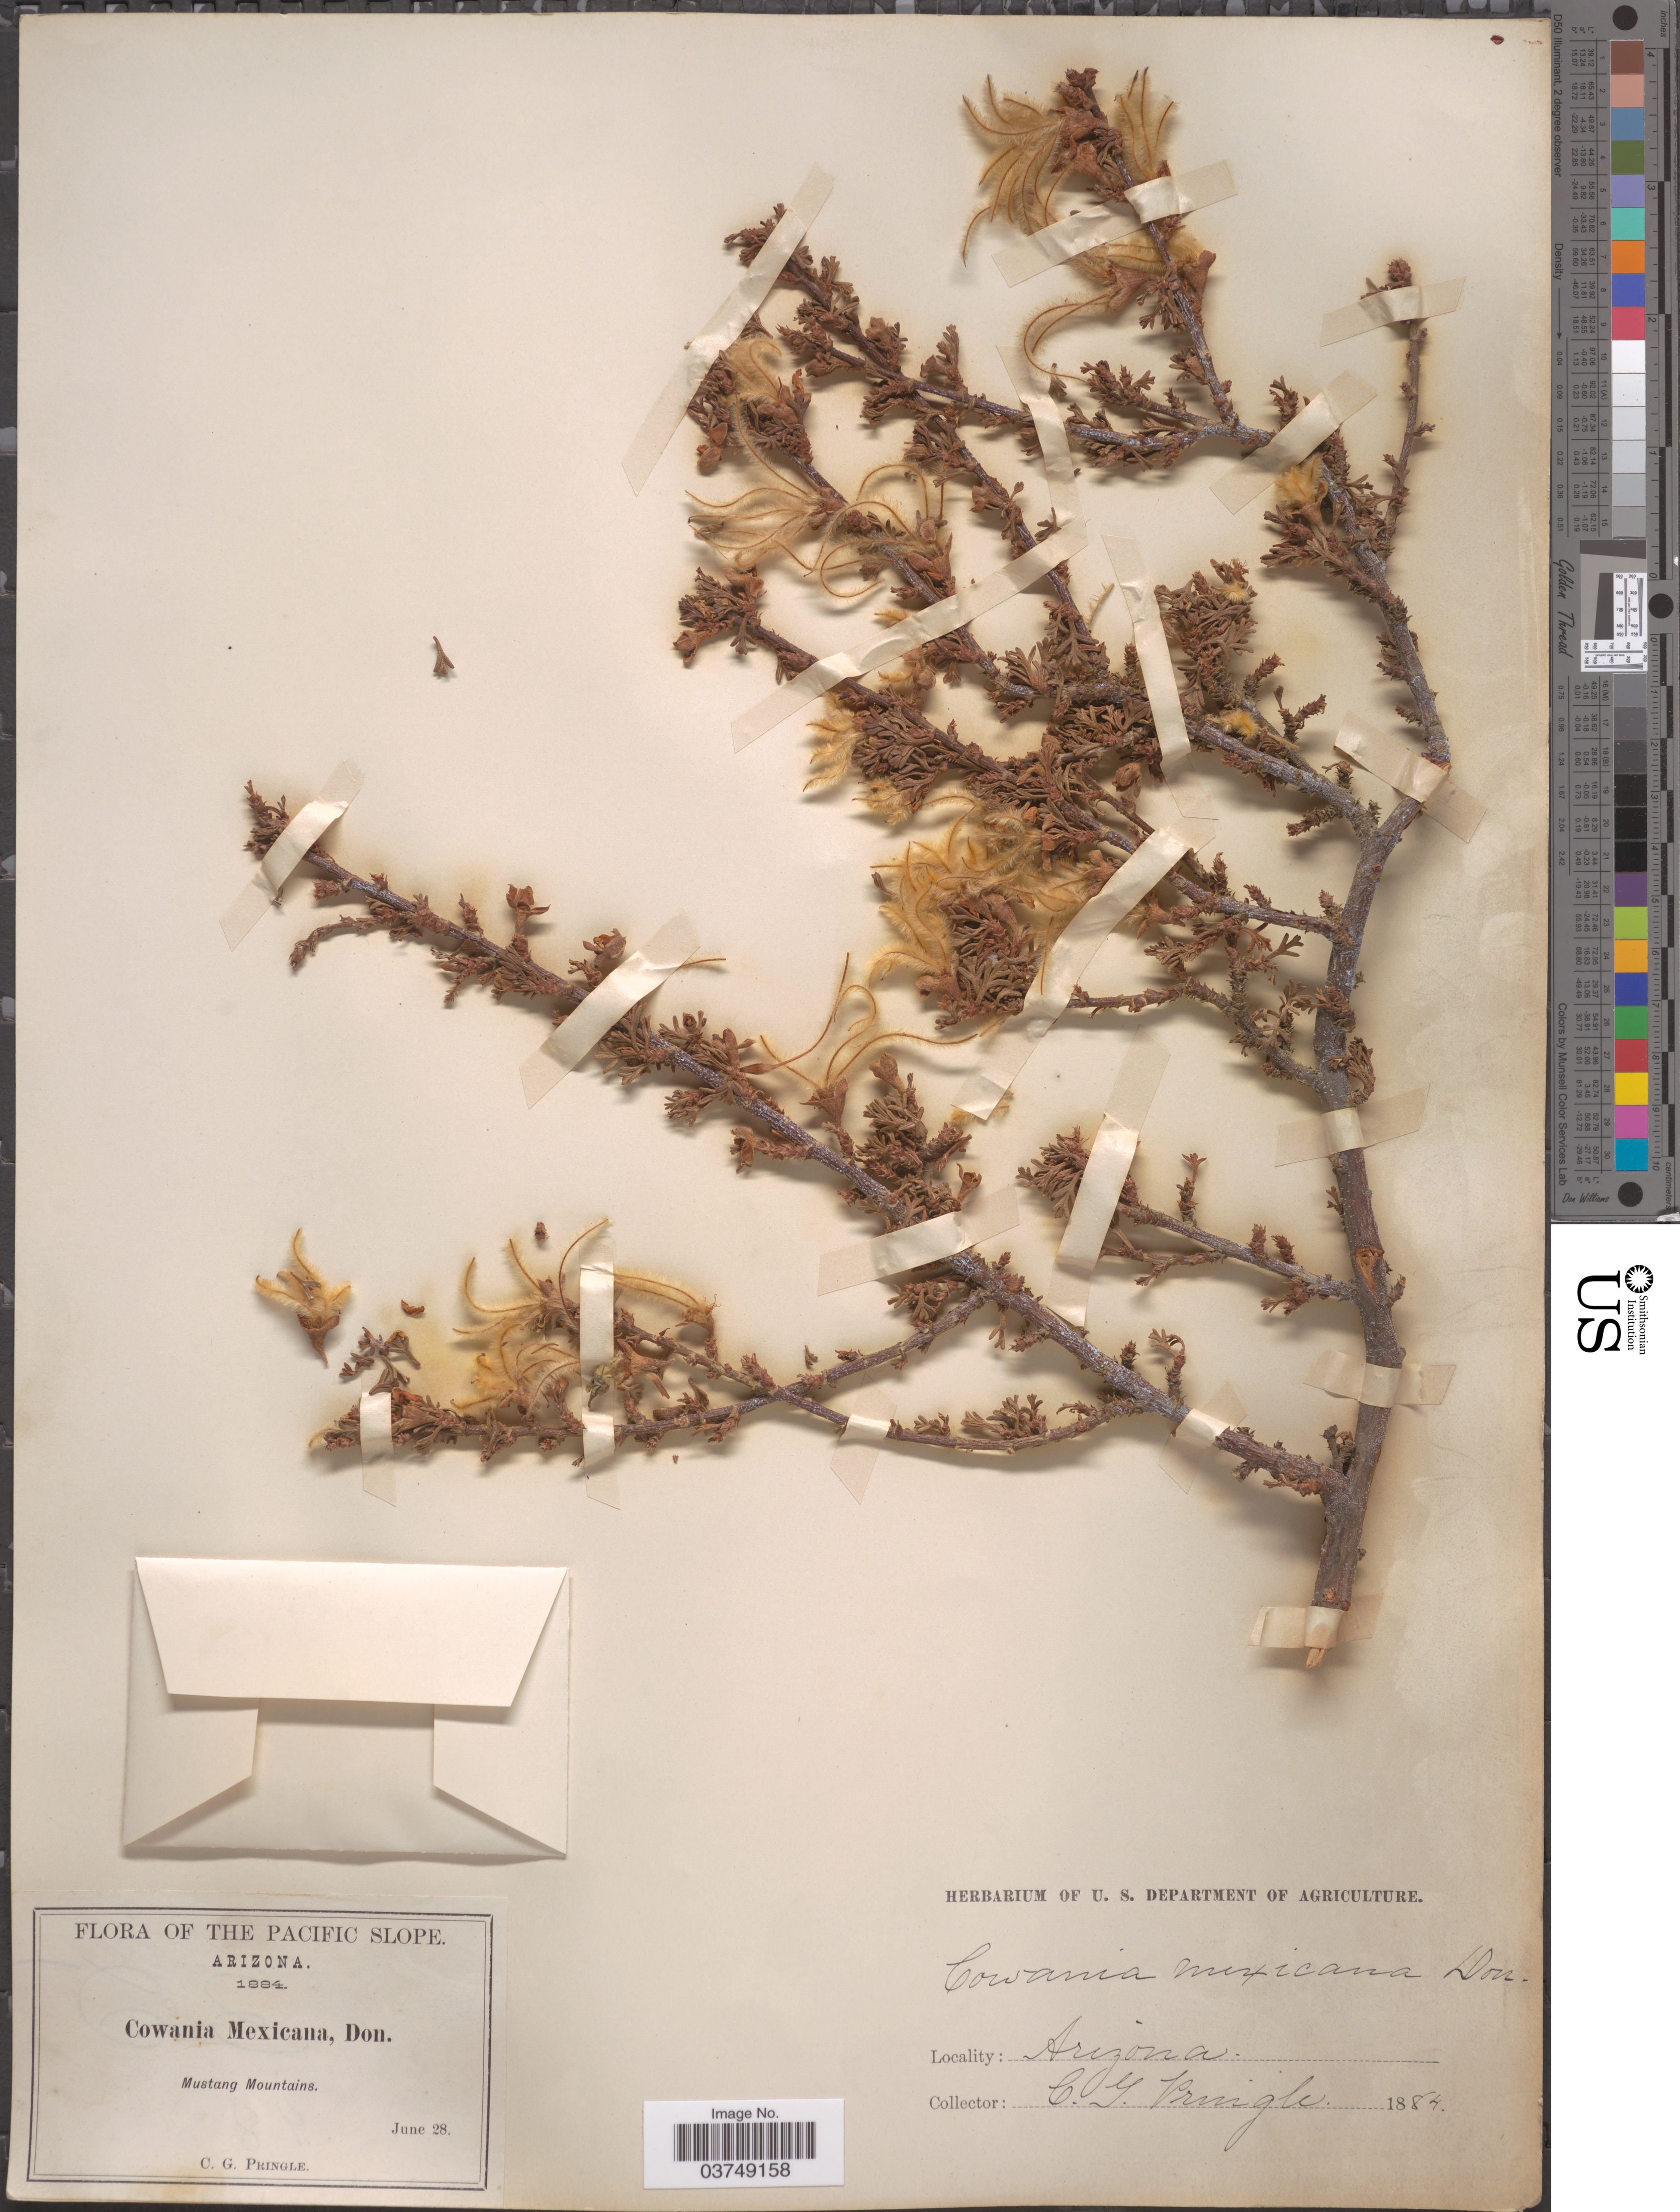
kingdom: Plantae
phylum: Tracheophyta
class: Magnoliopsida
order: Rosales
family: Rosaceae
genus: Purshia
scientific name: Purshia stansburyana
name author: (Torr.) Henrickson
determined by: Strong, Mark T., (BOT), Smithsonian Institution - National Museum of Natural History (UNITED STATES)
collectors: C. G. Pringle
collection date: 1884-06-28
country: United States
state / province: Arizona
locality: The Pacific Slope. Mustang Mountains.